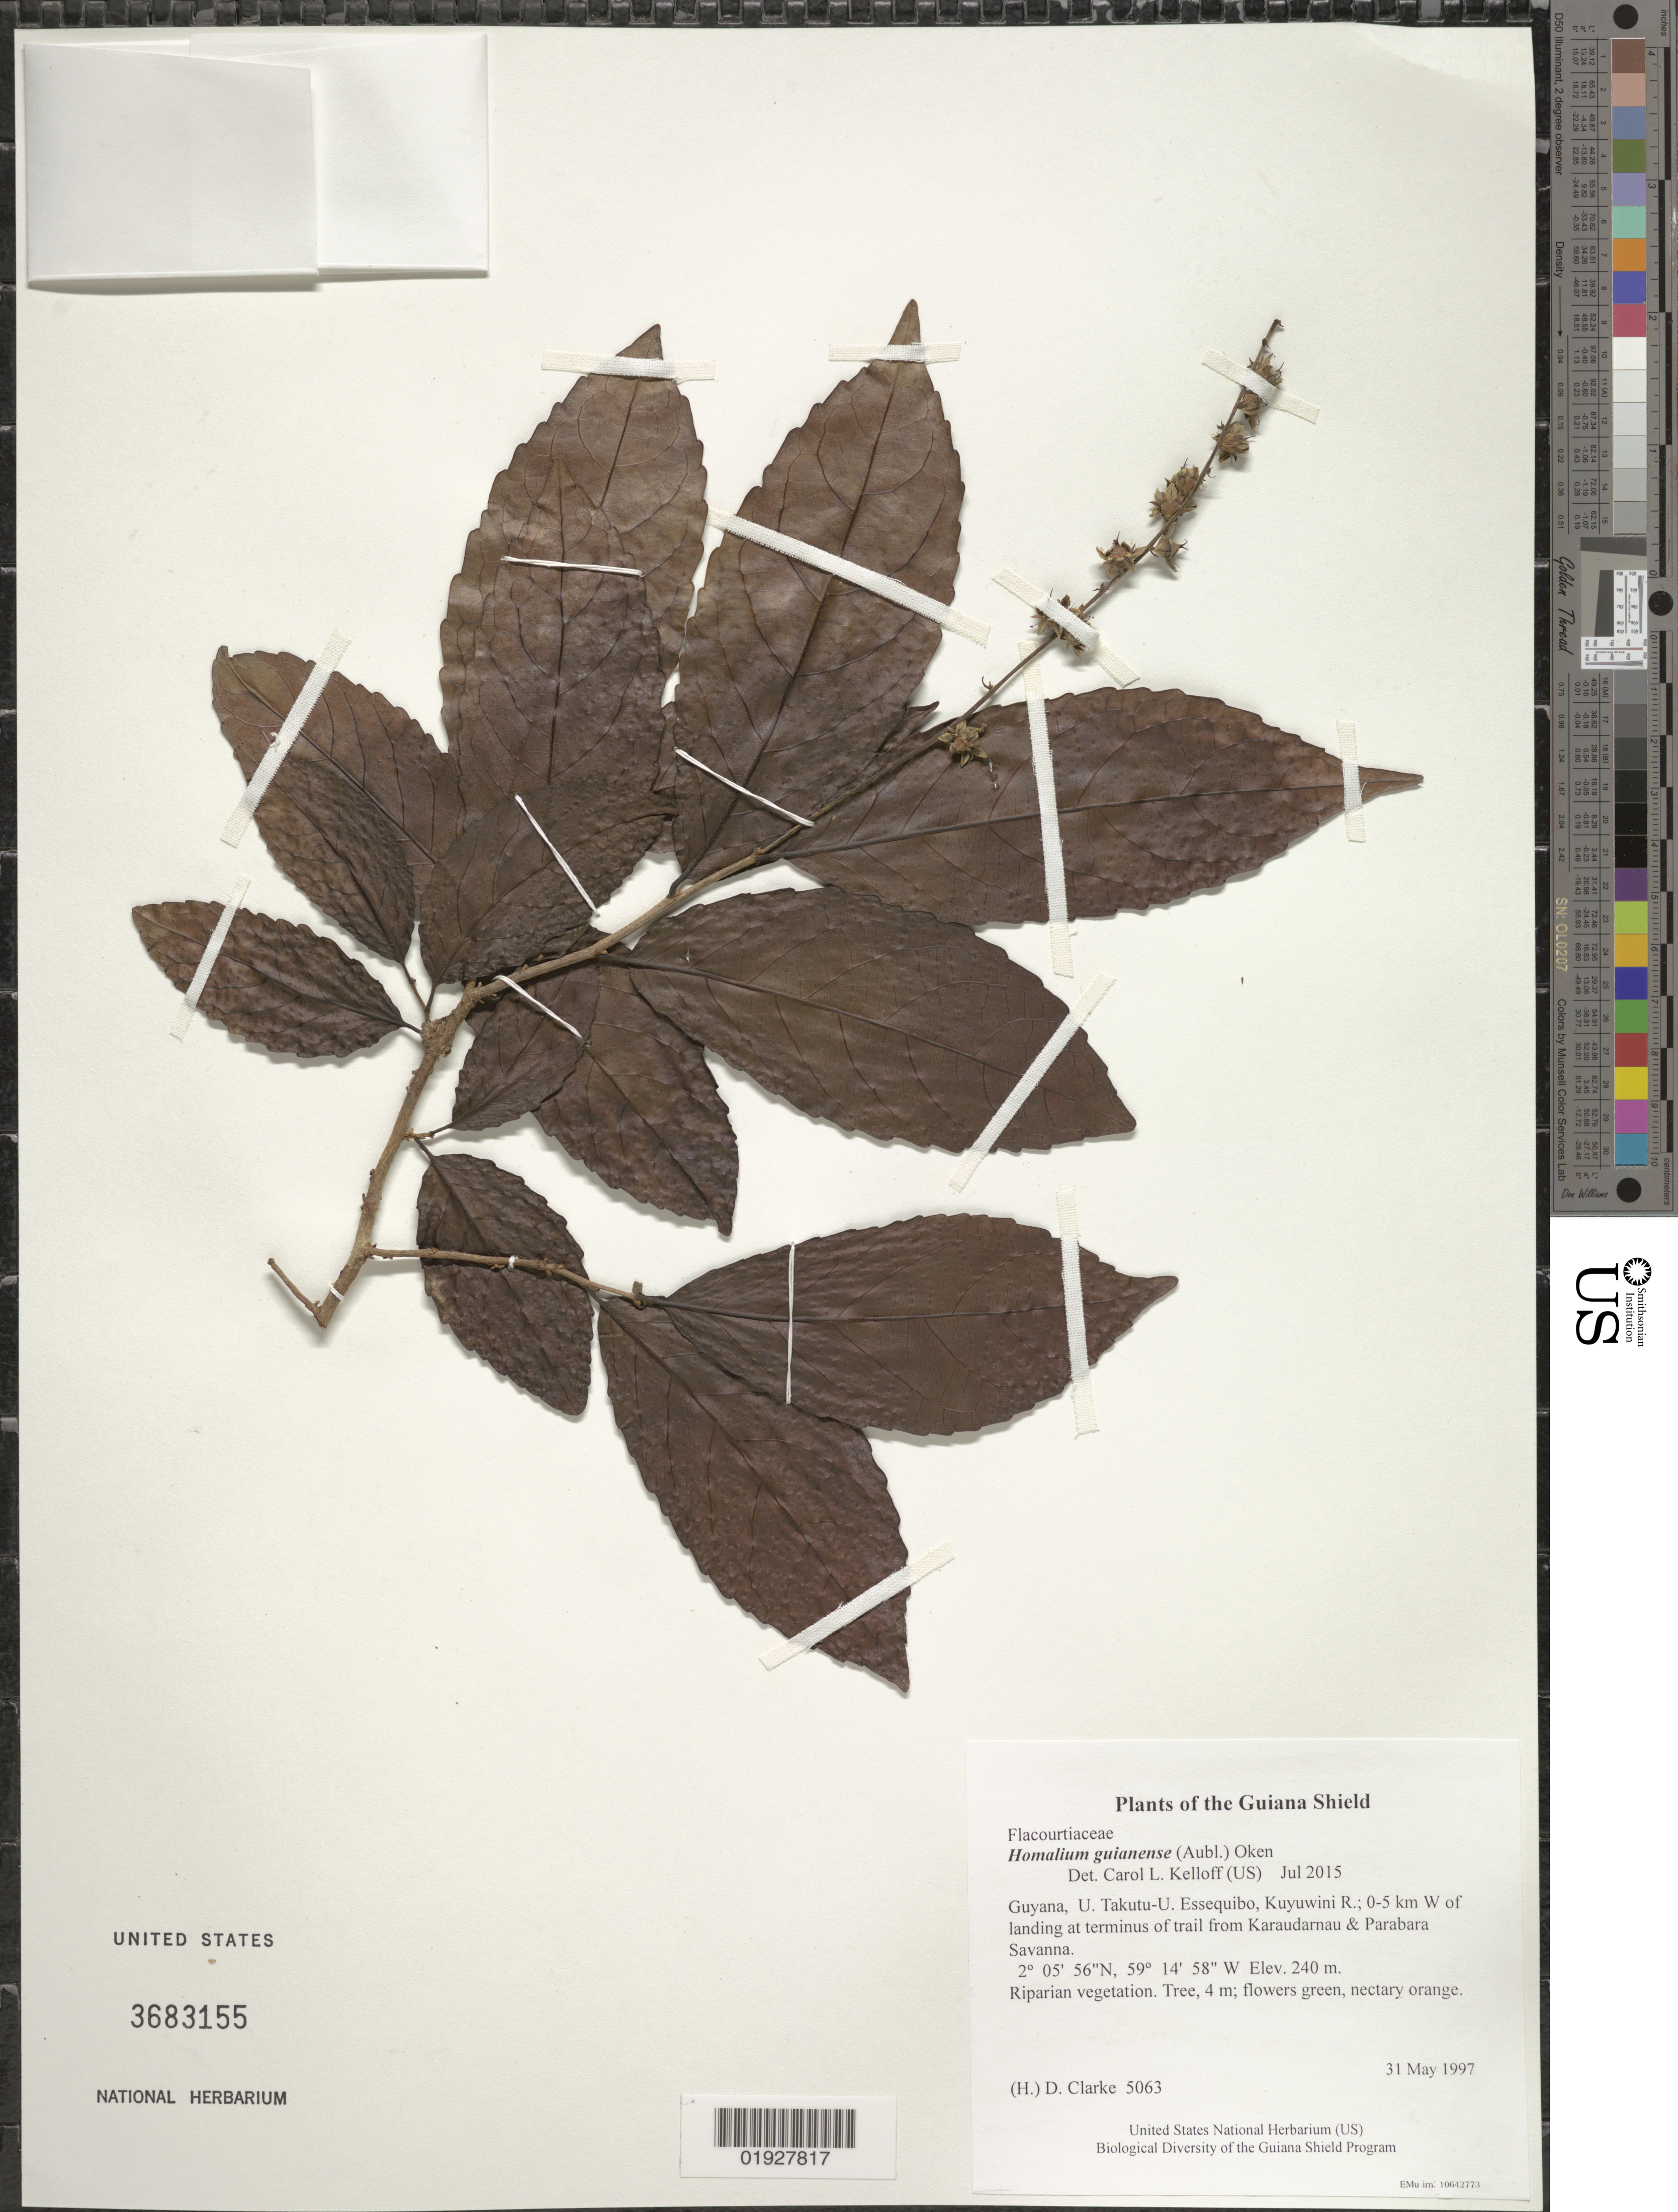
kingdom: Plantae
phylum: Tracheophyta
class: Magnoliopsida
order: Malpighiales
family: Salicaceae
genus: Homalium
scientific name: Homalium guianense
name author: (Aubl.) Oken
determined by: Kelloff, Carol L., (US), Smithsonian Institution - National Museum of Natural History (UNITED STATES)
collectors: H. D. Clarke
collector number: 5063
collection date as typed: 31 May 1997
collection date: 1997-05-31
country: Guyana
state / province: U. Takutu-U. Essequibo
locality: Kuyuwini R.; 0-5 km W of landing at terminus of trail from Karaudarnau & Parabara Savanna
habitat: Riparian vegetation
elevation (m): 240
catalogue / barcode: US 3683155